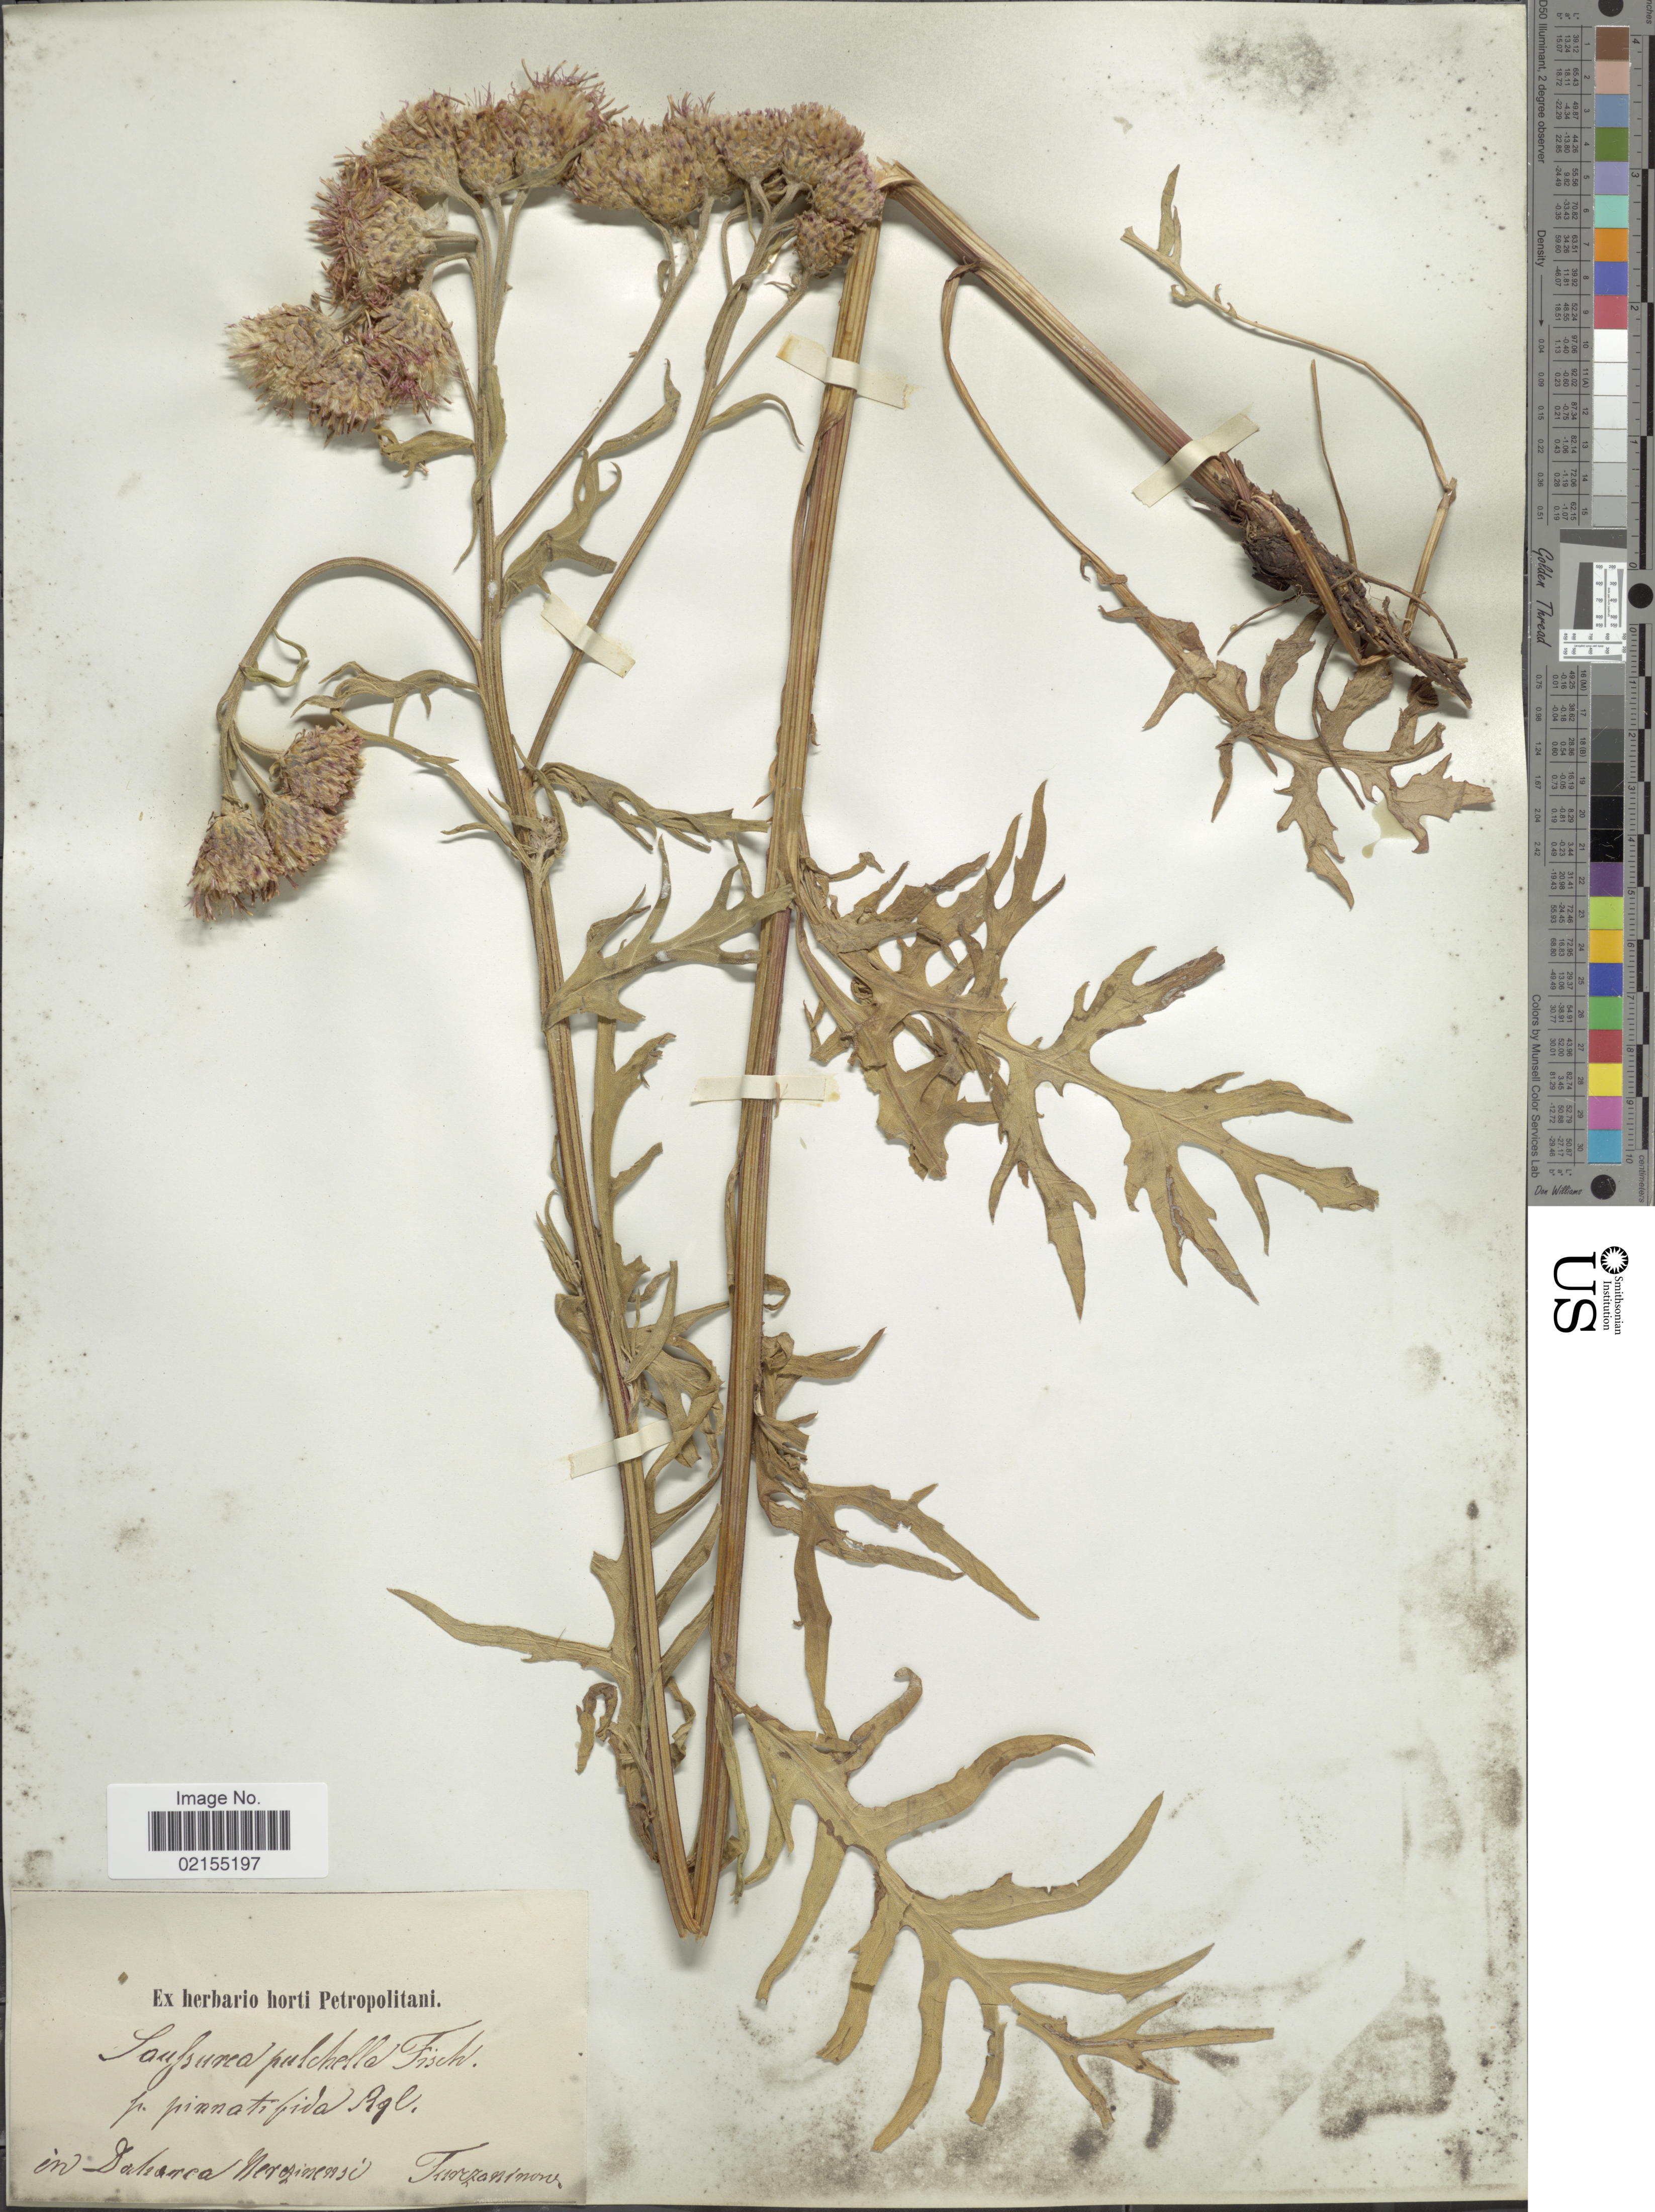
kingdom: Plantae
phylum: Tracheophyta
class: Magnoliopsida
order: Asterales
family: Asteraceae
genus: Saussurea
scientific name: Saussurea pulchella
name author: (Fisch.) Fisch.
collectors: N. Turczaninow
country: Russian Federation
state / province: Zabaykalsky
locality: In Dahuria Nerczinensis